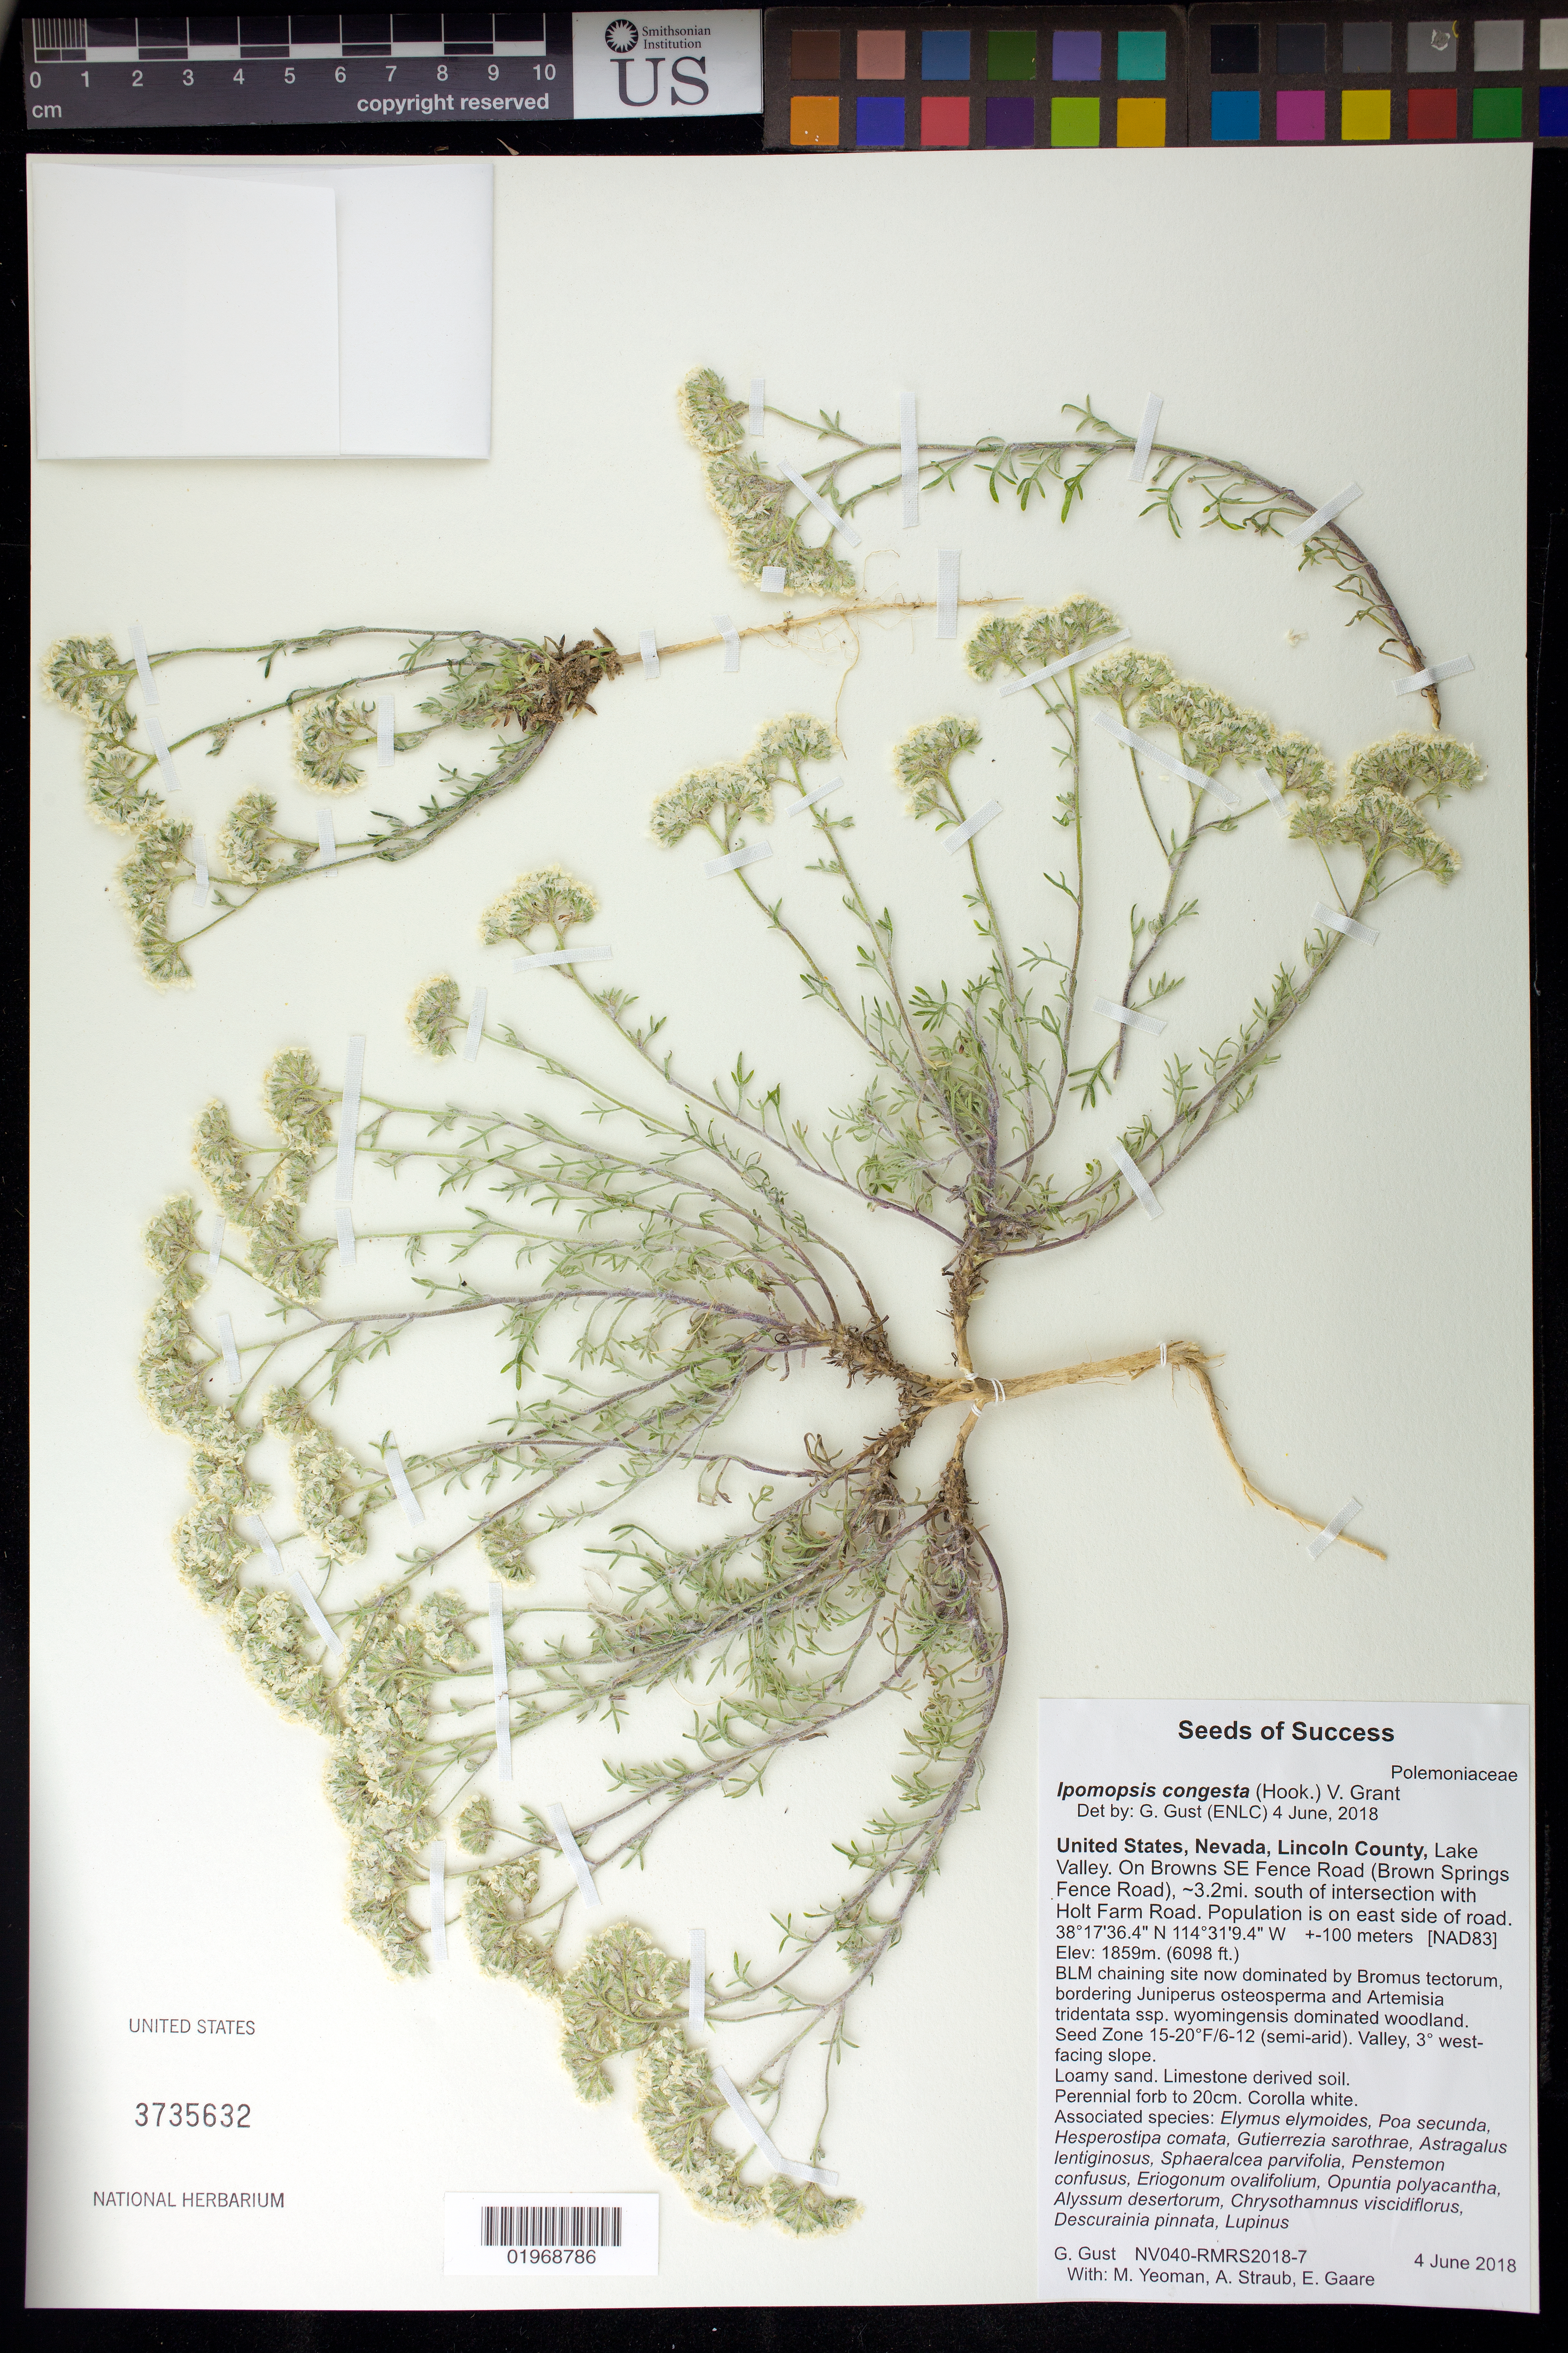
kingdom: Plantae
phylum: Tracheophyta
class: Magnoliopsida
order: Ericales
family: Polemoniaceae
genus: Ipomopsis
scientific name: Ipomopsis congesta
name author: (Hook.) V.E. Grant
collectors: G. Gust, M. Yeoman, A. Straub & E. Gaare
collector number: NV040-RMRS2018-7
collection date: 2018-06-04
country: United States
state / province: Nevada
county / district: Lincoln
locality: Lake Valley 3.2 mi S of intersection Brown Springs Fence Road with Holt Farm Road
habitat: Loamy sand. Limestone derived soil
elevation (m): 1859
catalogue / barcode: US 3735632